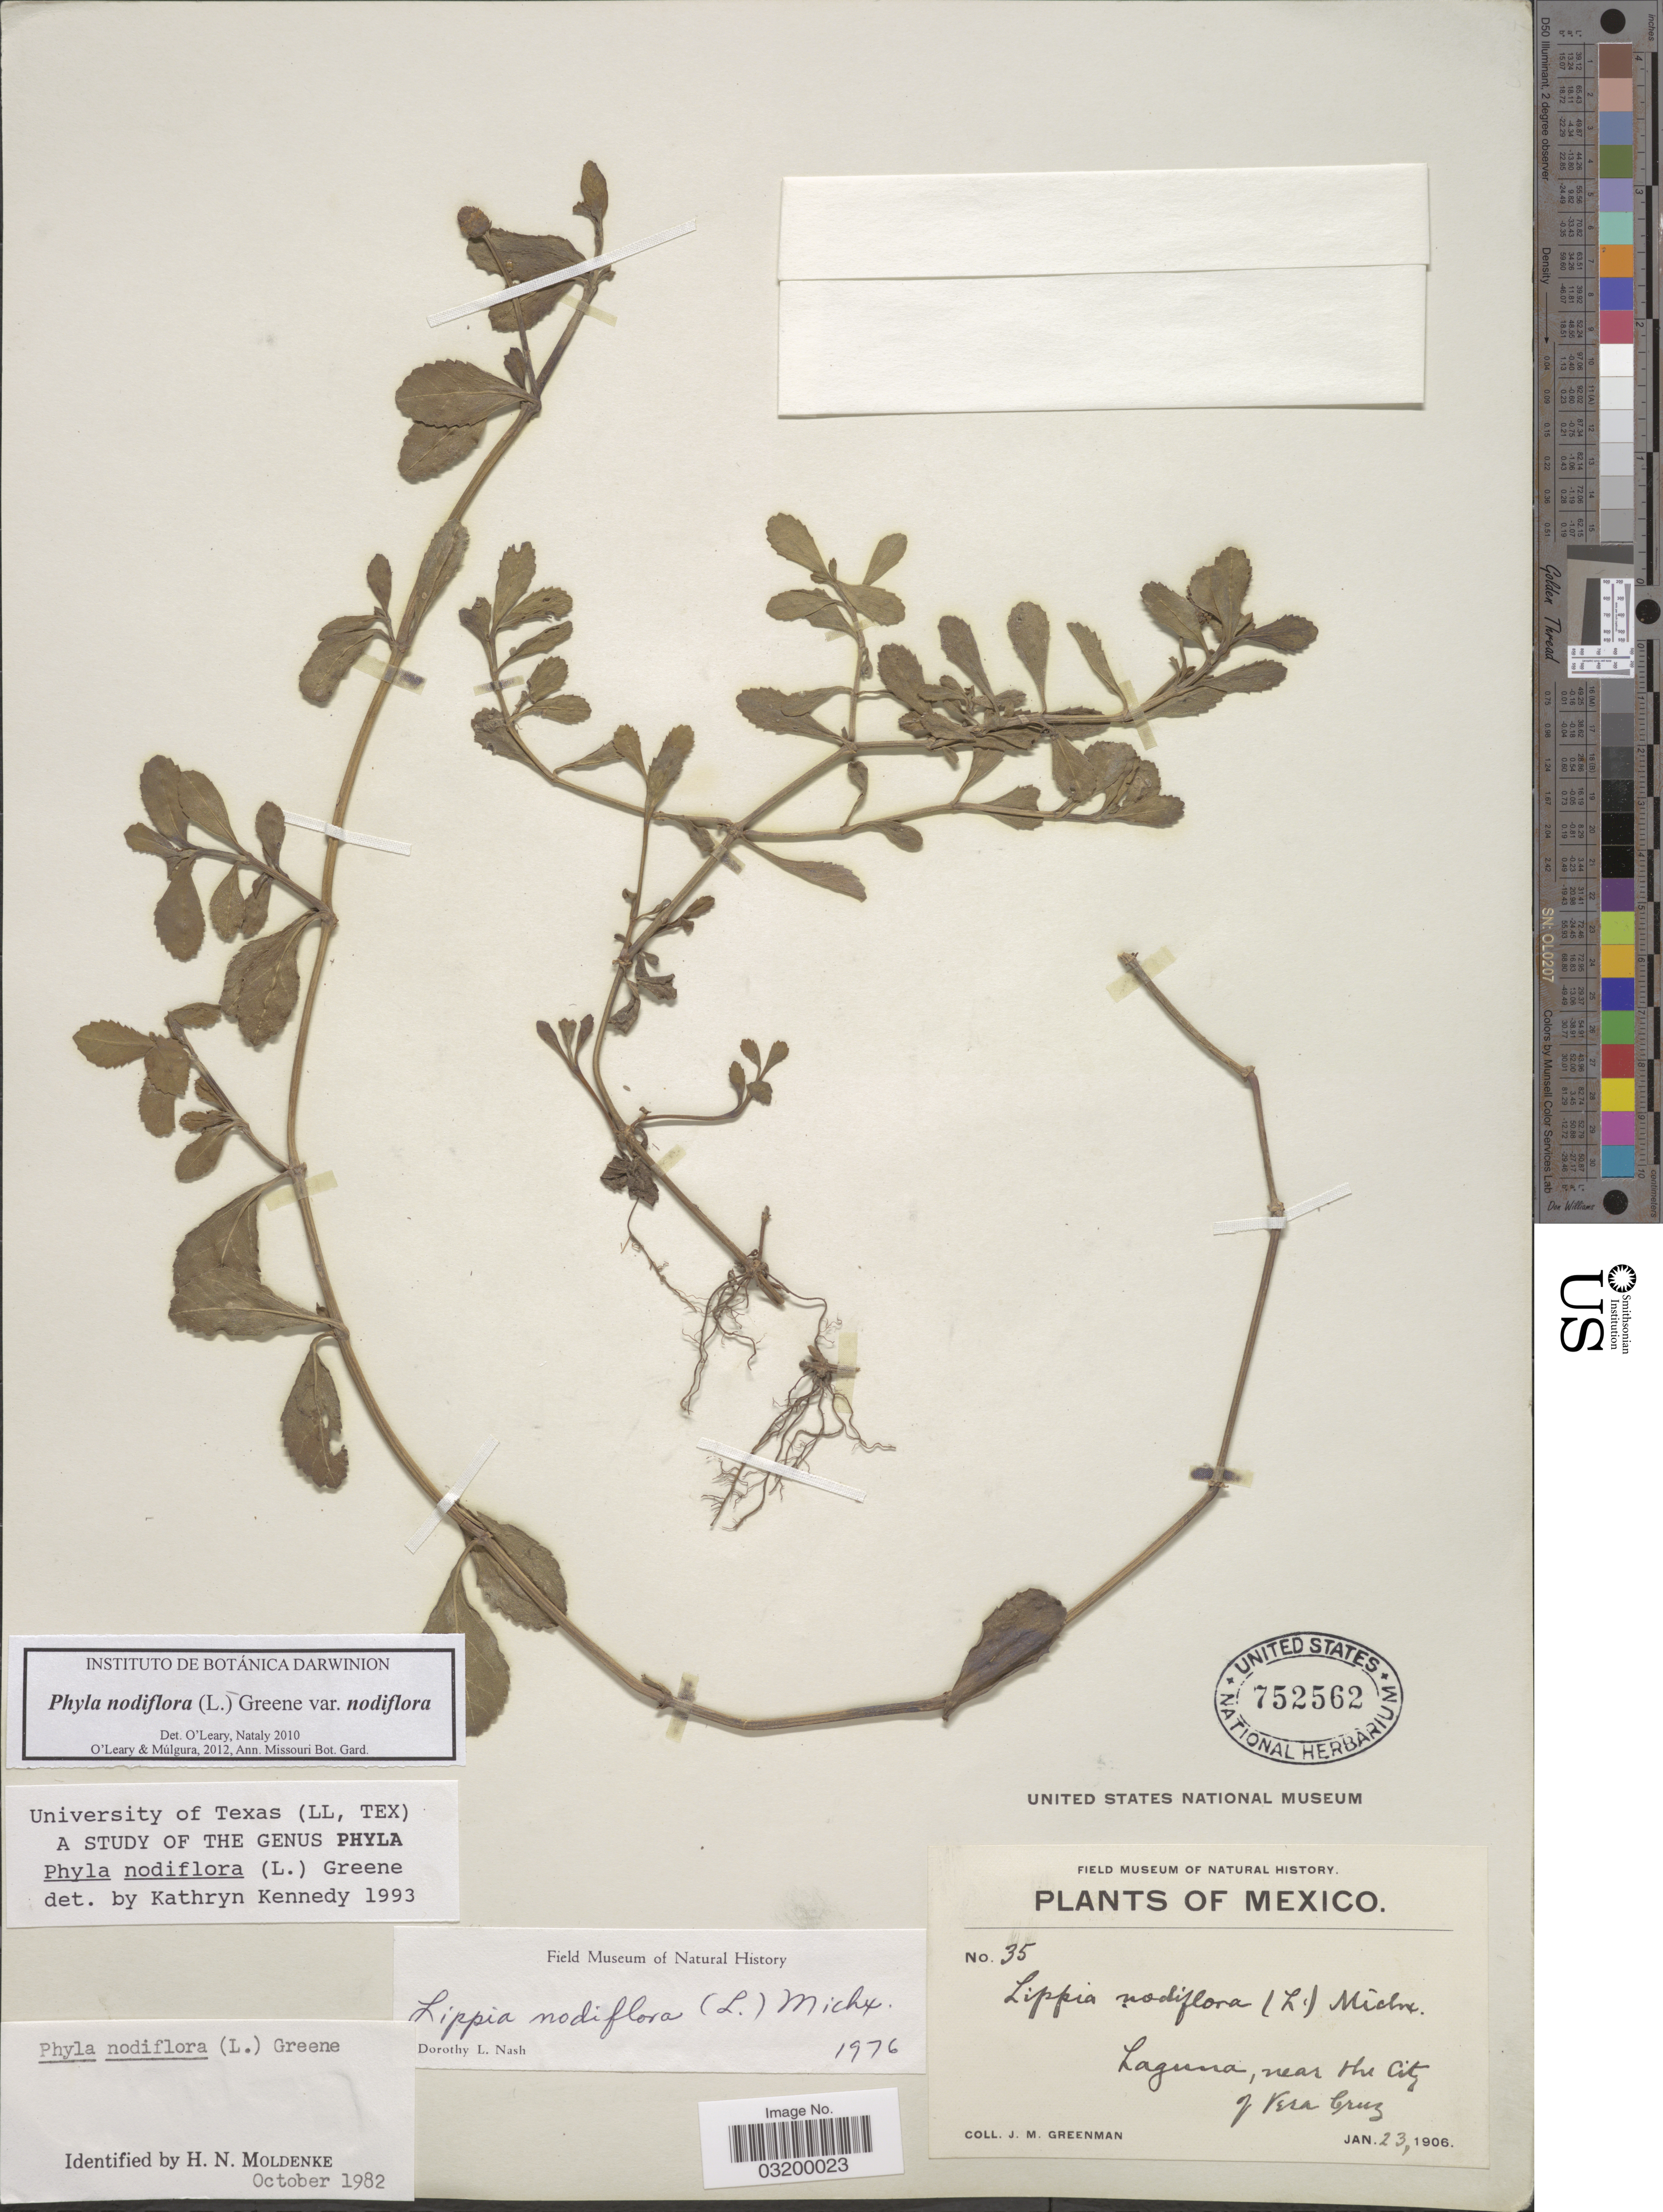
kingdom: Plantae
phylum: Tracheophyta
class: Magnoliopsida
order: Lamiales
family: Verbenaceae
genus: Phyla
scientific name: Phyla nodiflora var. nodiflora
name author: (L.) Greene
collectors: J. M. Greenman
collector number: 35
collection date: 1906-01-23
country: Mexico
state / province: Veracruz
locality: Laguna, near the city of Vera Cruz.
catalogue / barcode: US 752562